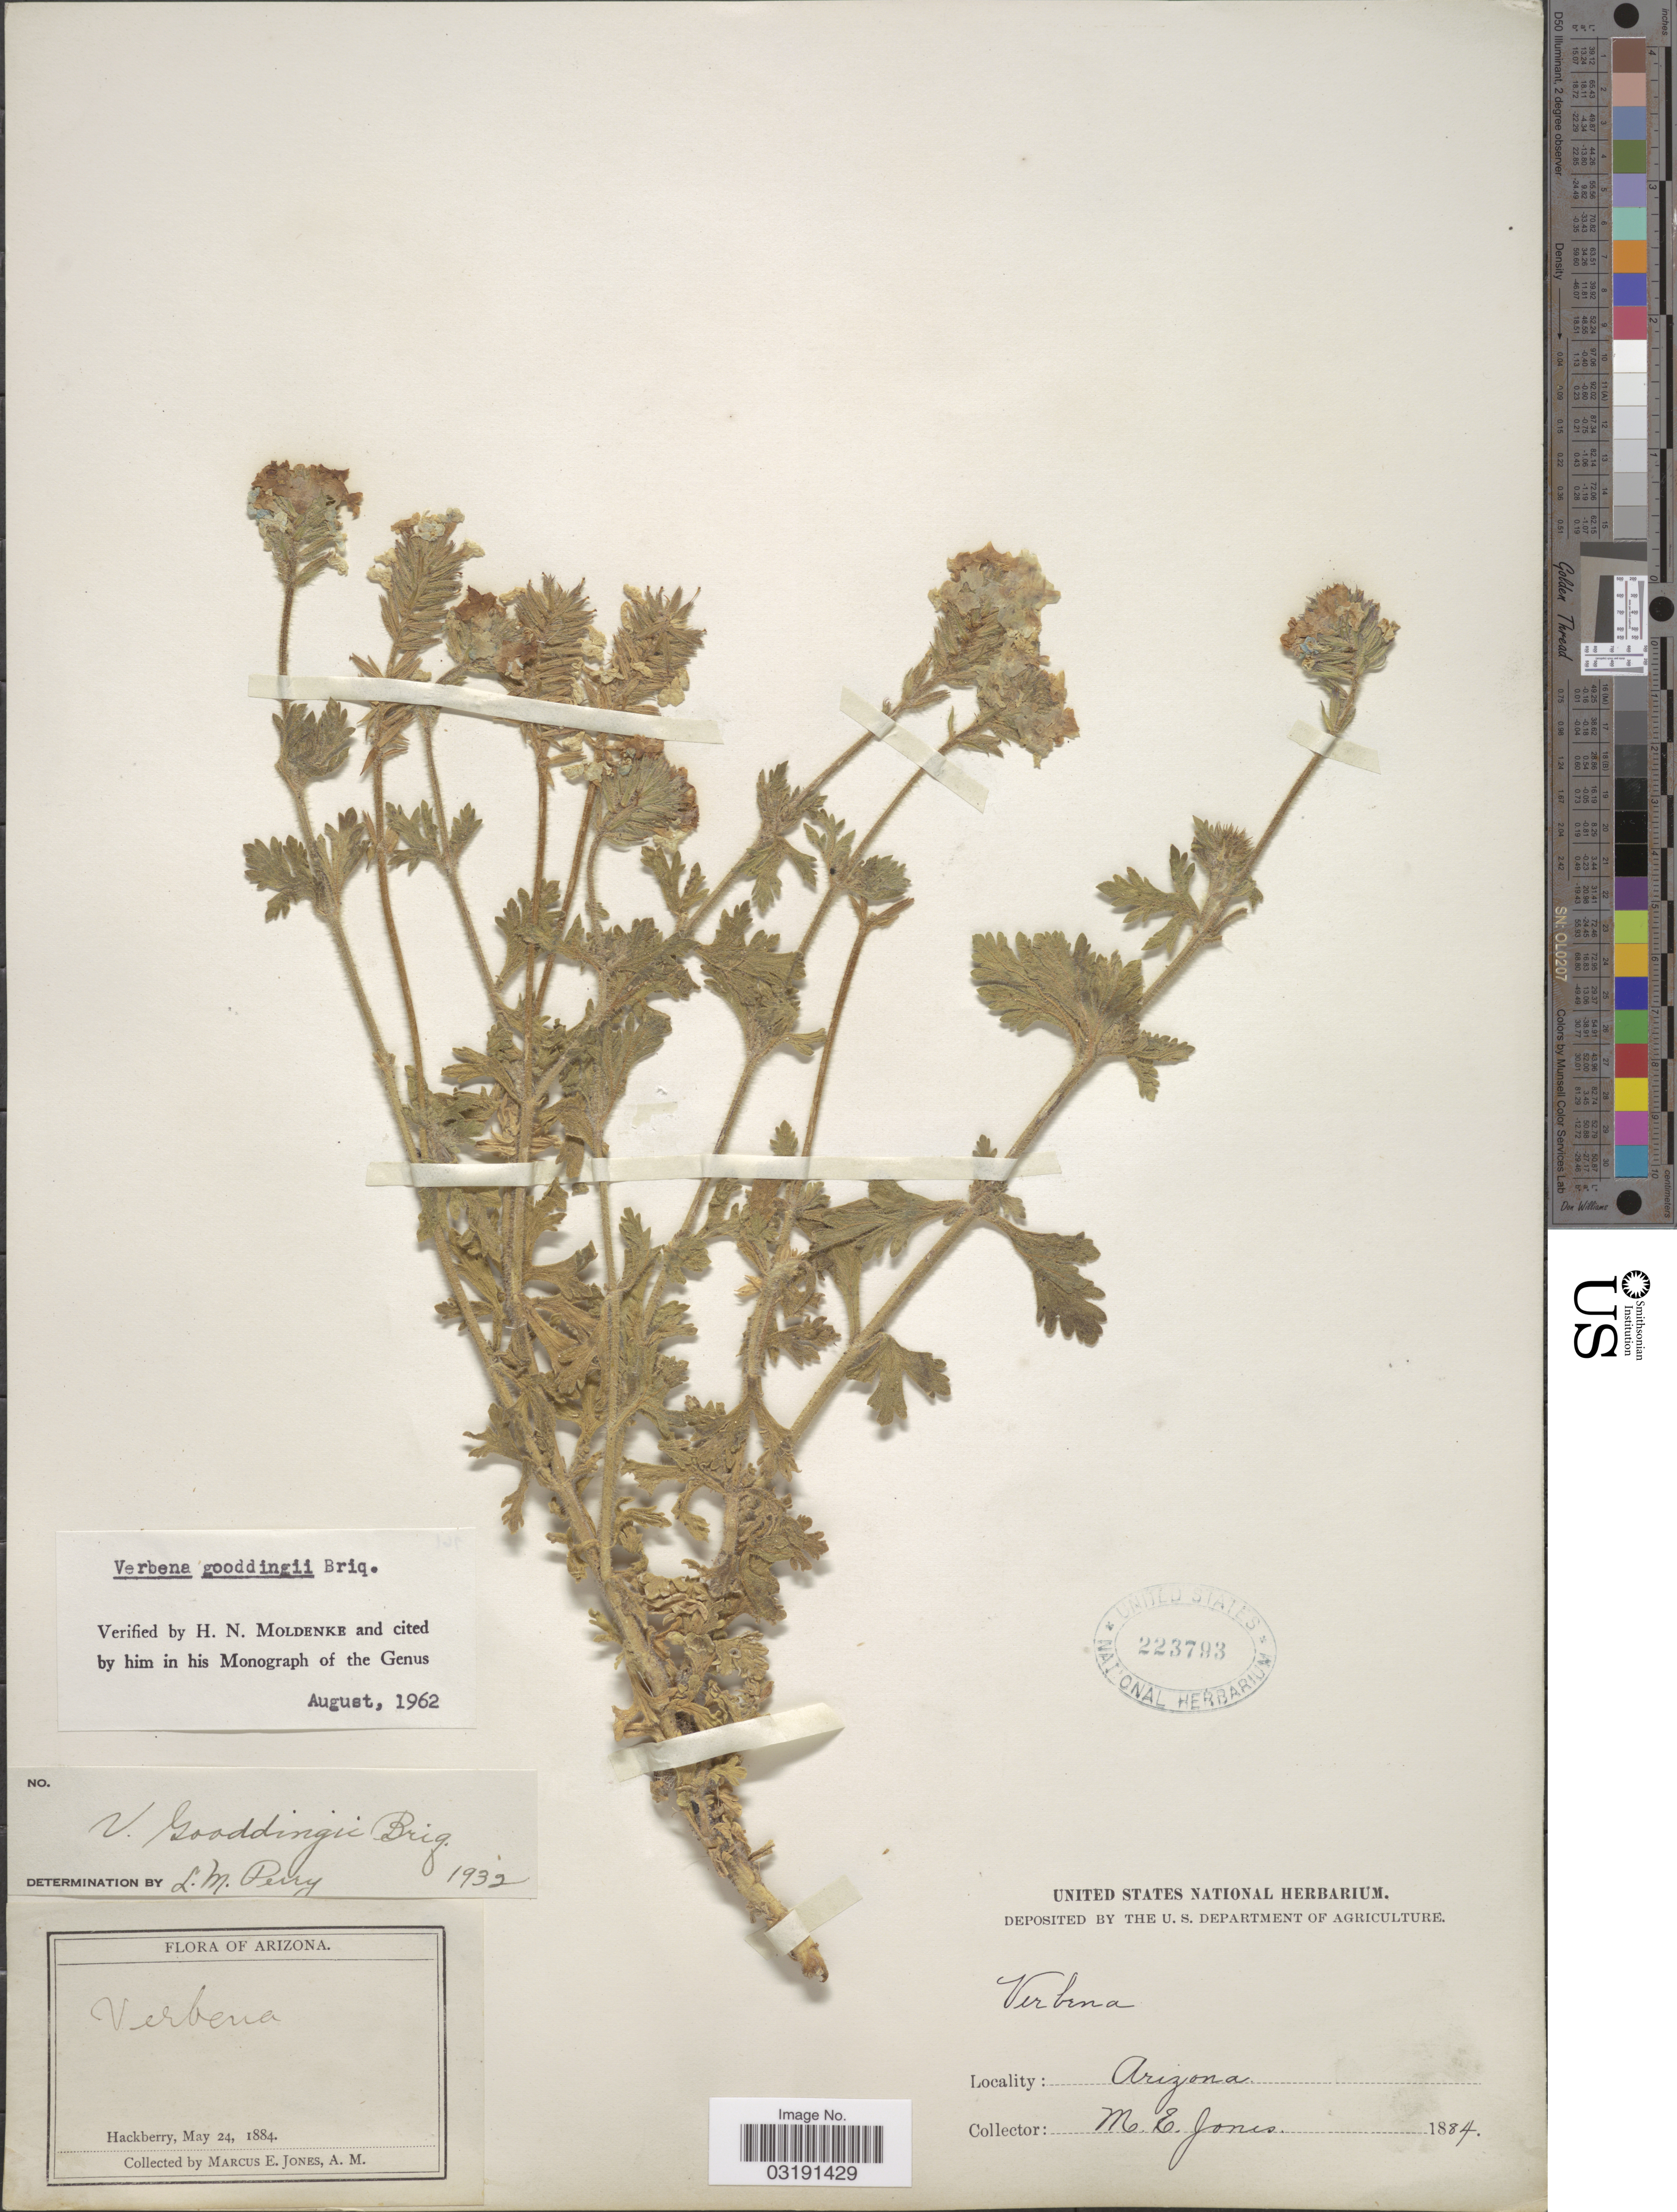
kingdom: Plantae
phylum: Tracheophyta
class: Magnoliopsida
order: Lamiales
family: Verbenaceae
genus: Verbena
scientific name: Verbena gooddingii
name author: Briq.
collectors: M. E. Jones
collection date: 1884-05-24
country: United States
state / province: Arizona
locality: Hackberry.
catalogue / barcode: US 223793